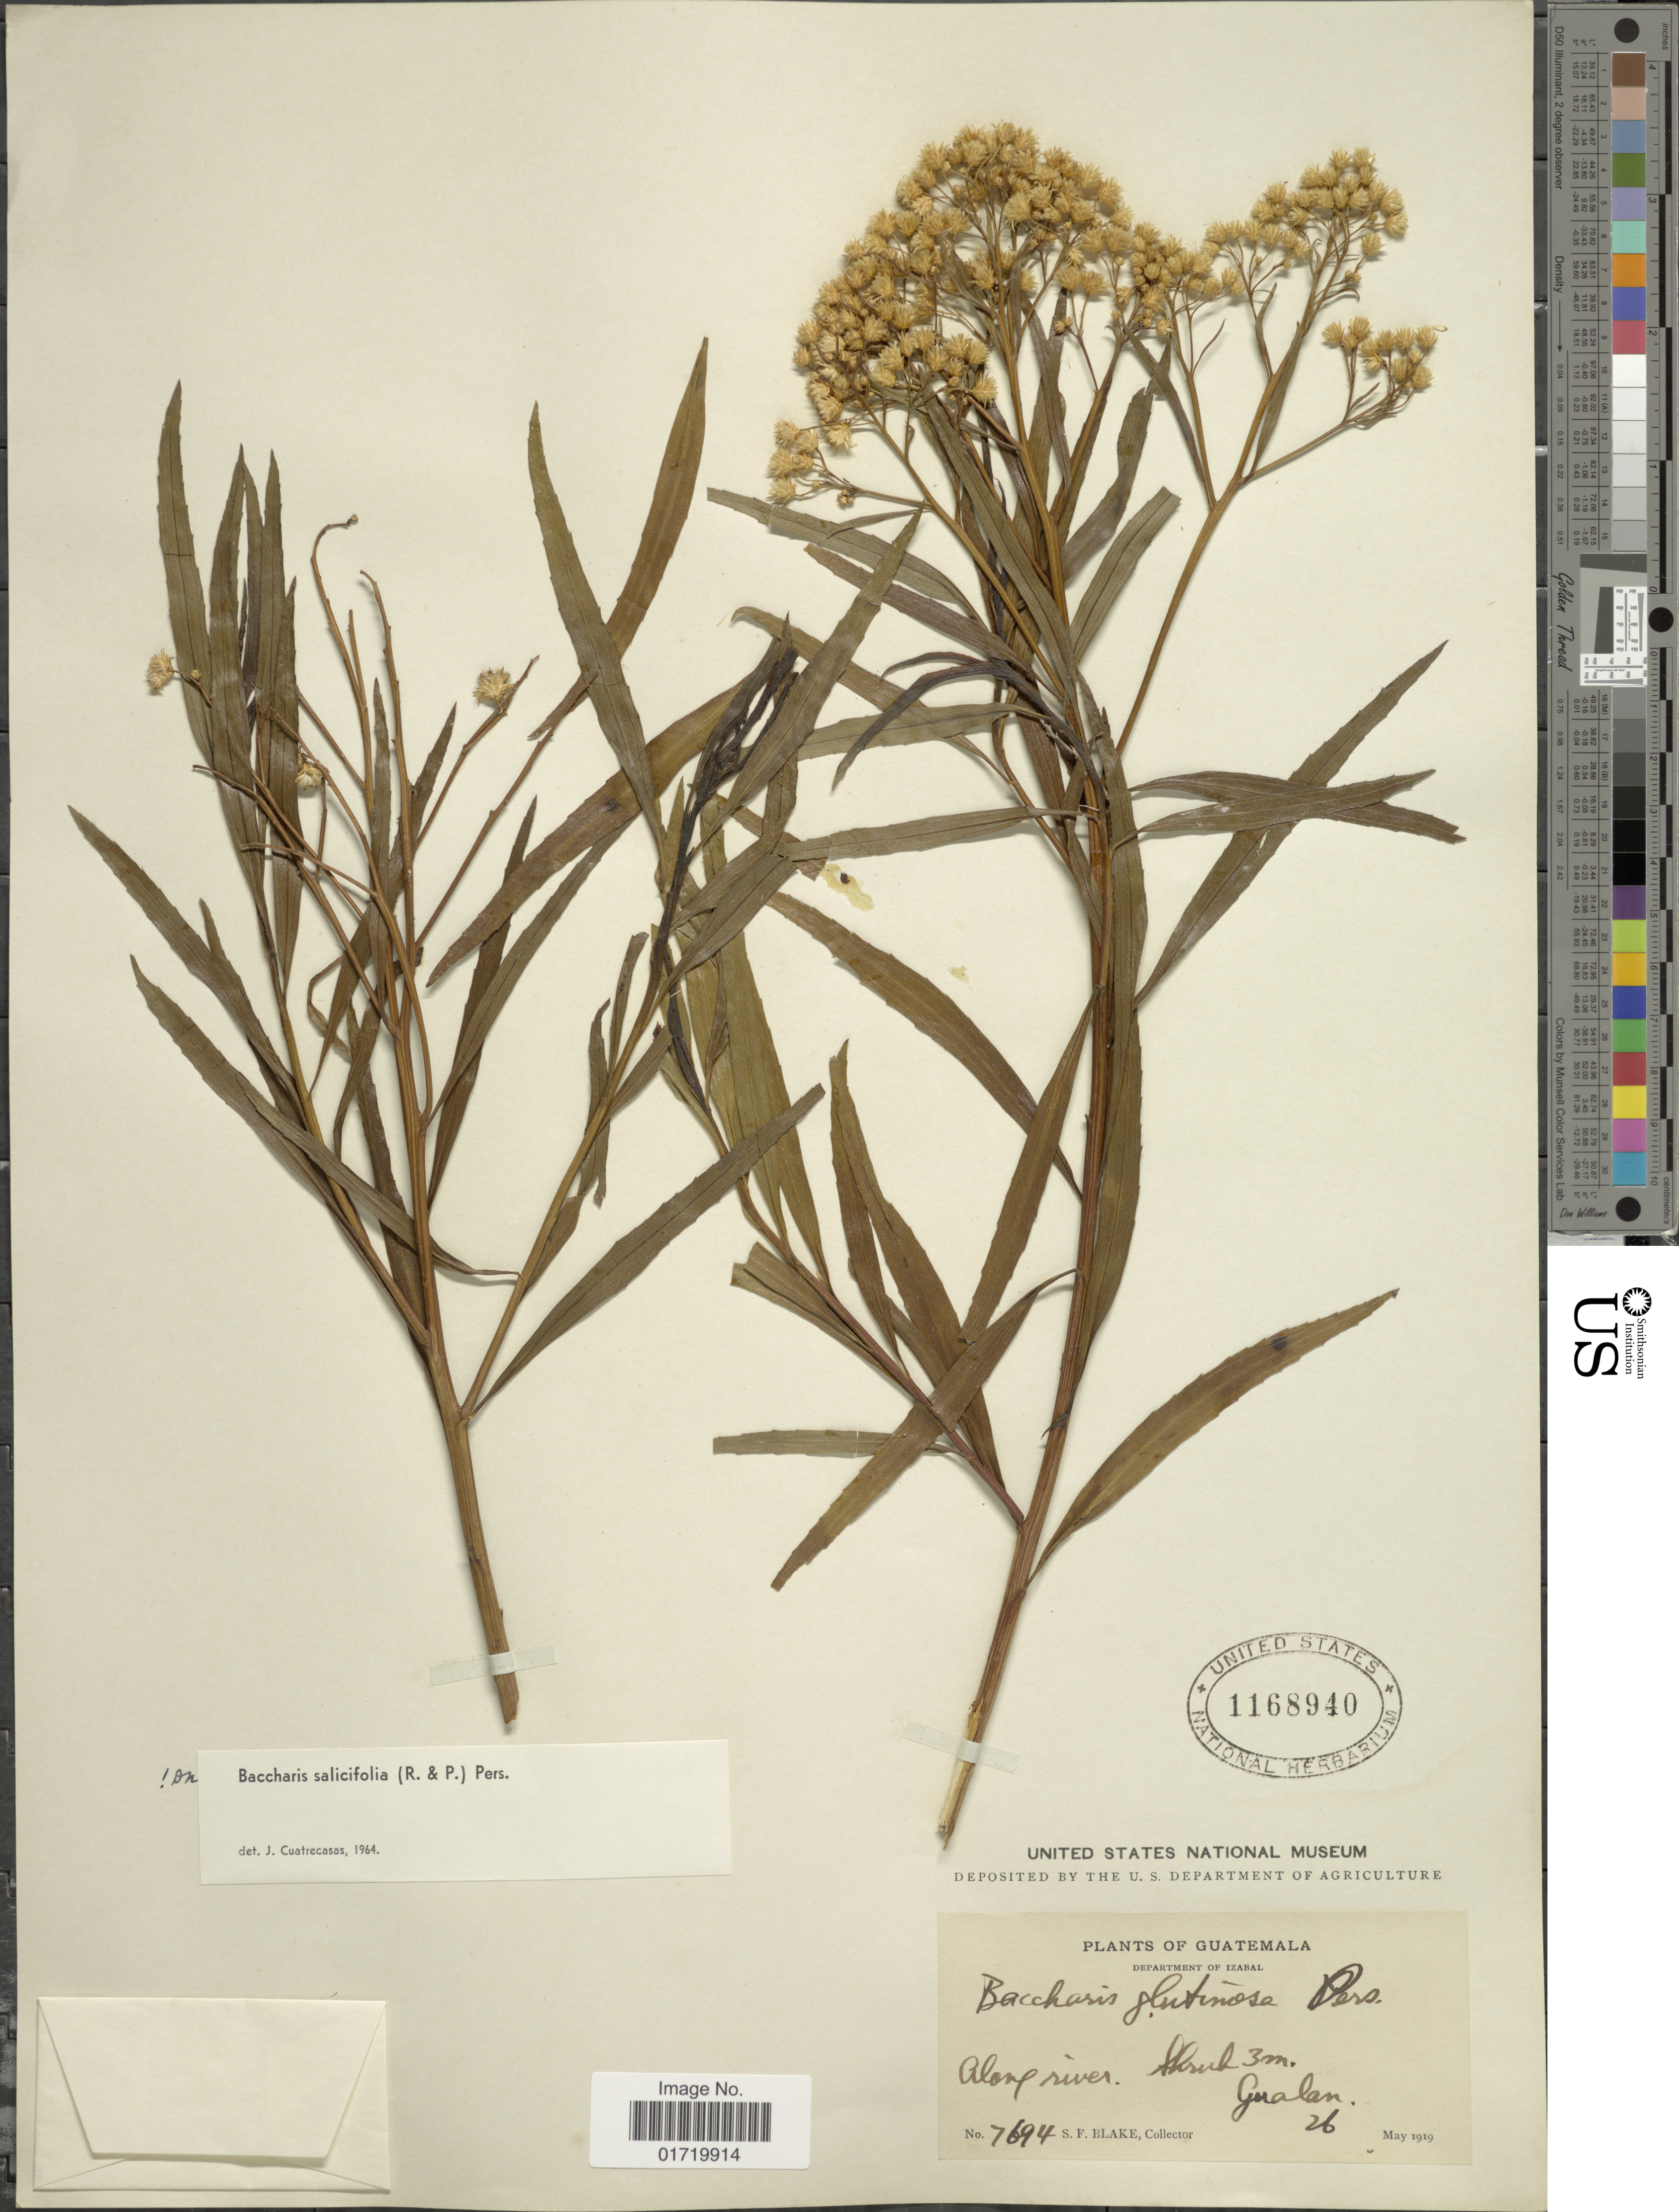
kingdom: Plantae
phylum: Tracheophyta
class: Magnoliopsida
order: Asterales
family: Asteraceae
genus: Baccharis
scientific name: Baccharis salicifolia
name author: (Ruiz & Pav.) Pers.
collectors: S. Blake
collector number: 7694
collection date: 1919-05-26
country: Guatemala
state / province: Izabal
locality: Along river, Gualan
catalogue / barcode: US 1168940